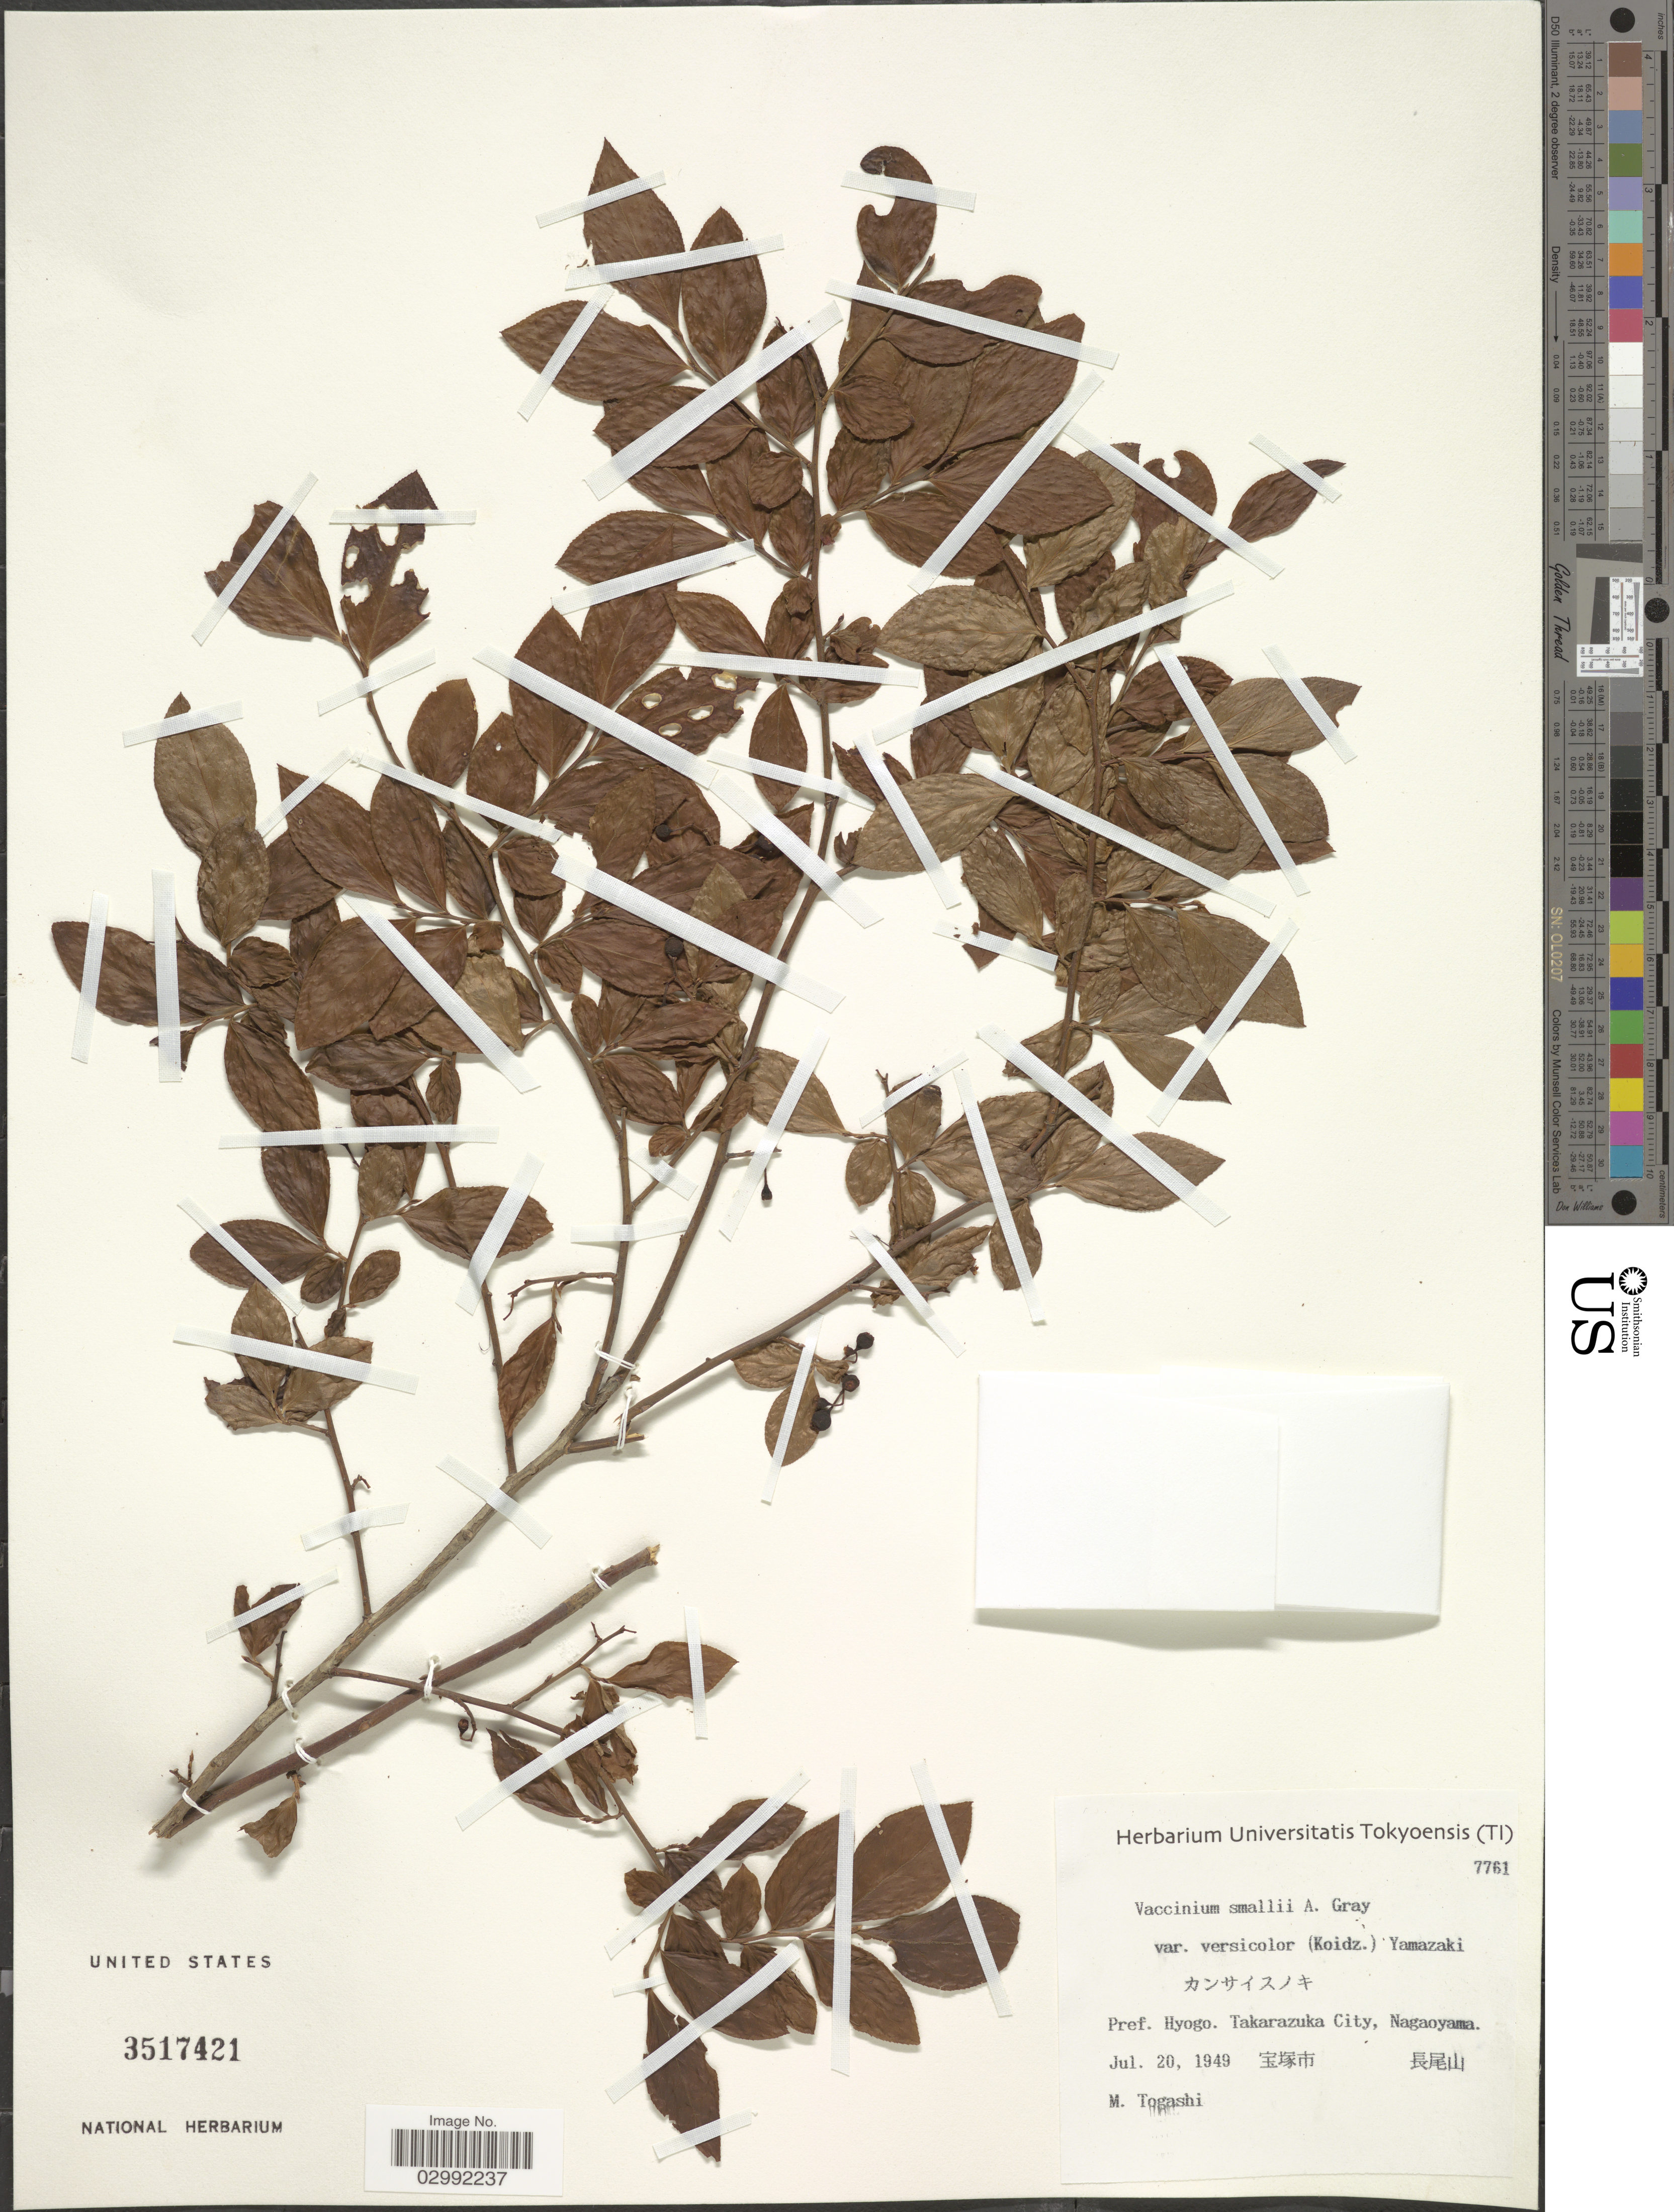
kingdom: Plantae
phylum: Tracheophyta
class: Magnoliopsida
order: Ericales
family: Ericaceae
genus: Vaccinium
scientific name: Vaccinium smallii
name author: A. Gray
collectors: M. Togashi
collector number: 7761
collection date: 1949-07-20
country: Japan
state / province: Hyogo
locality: Pref. Hyogo. Takarazuka City, Nagaoyama.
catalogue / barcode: US 3517421